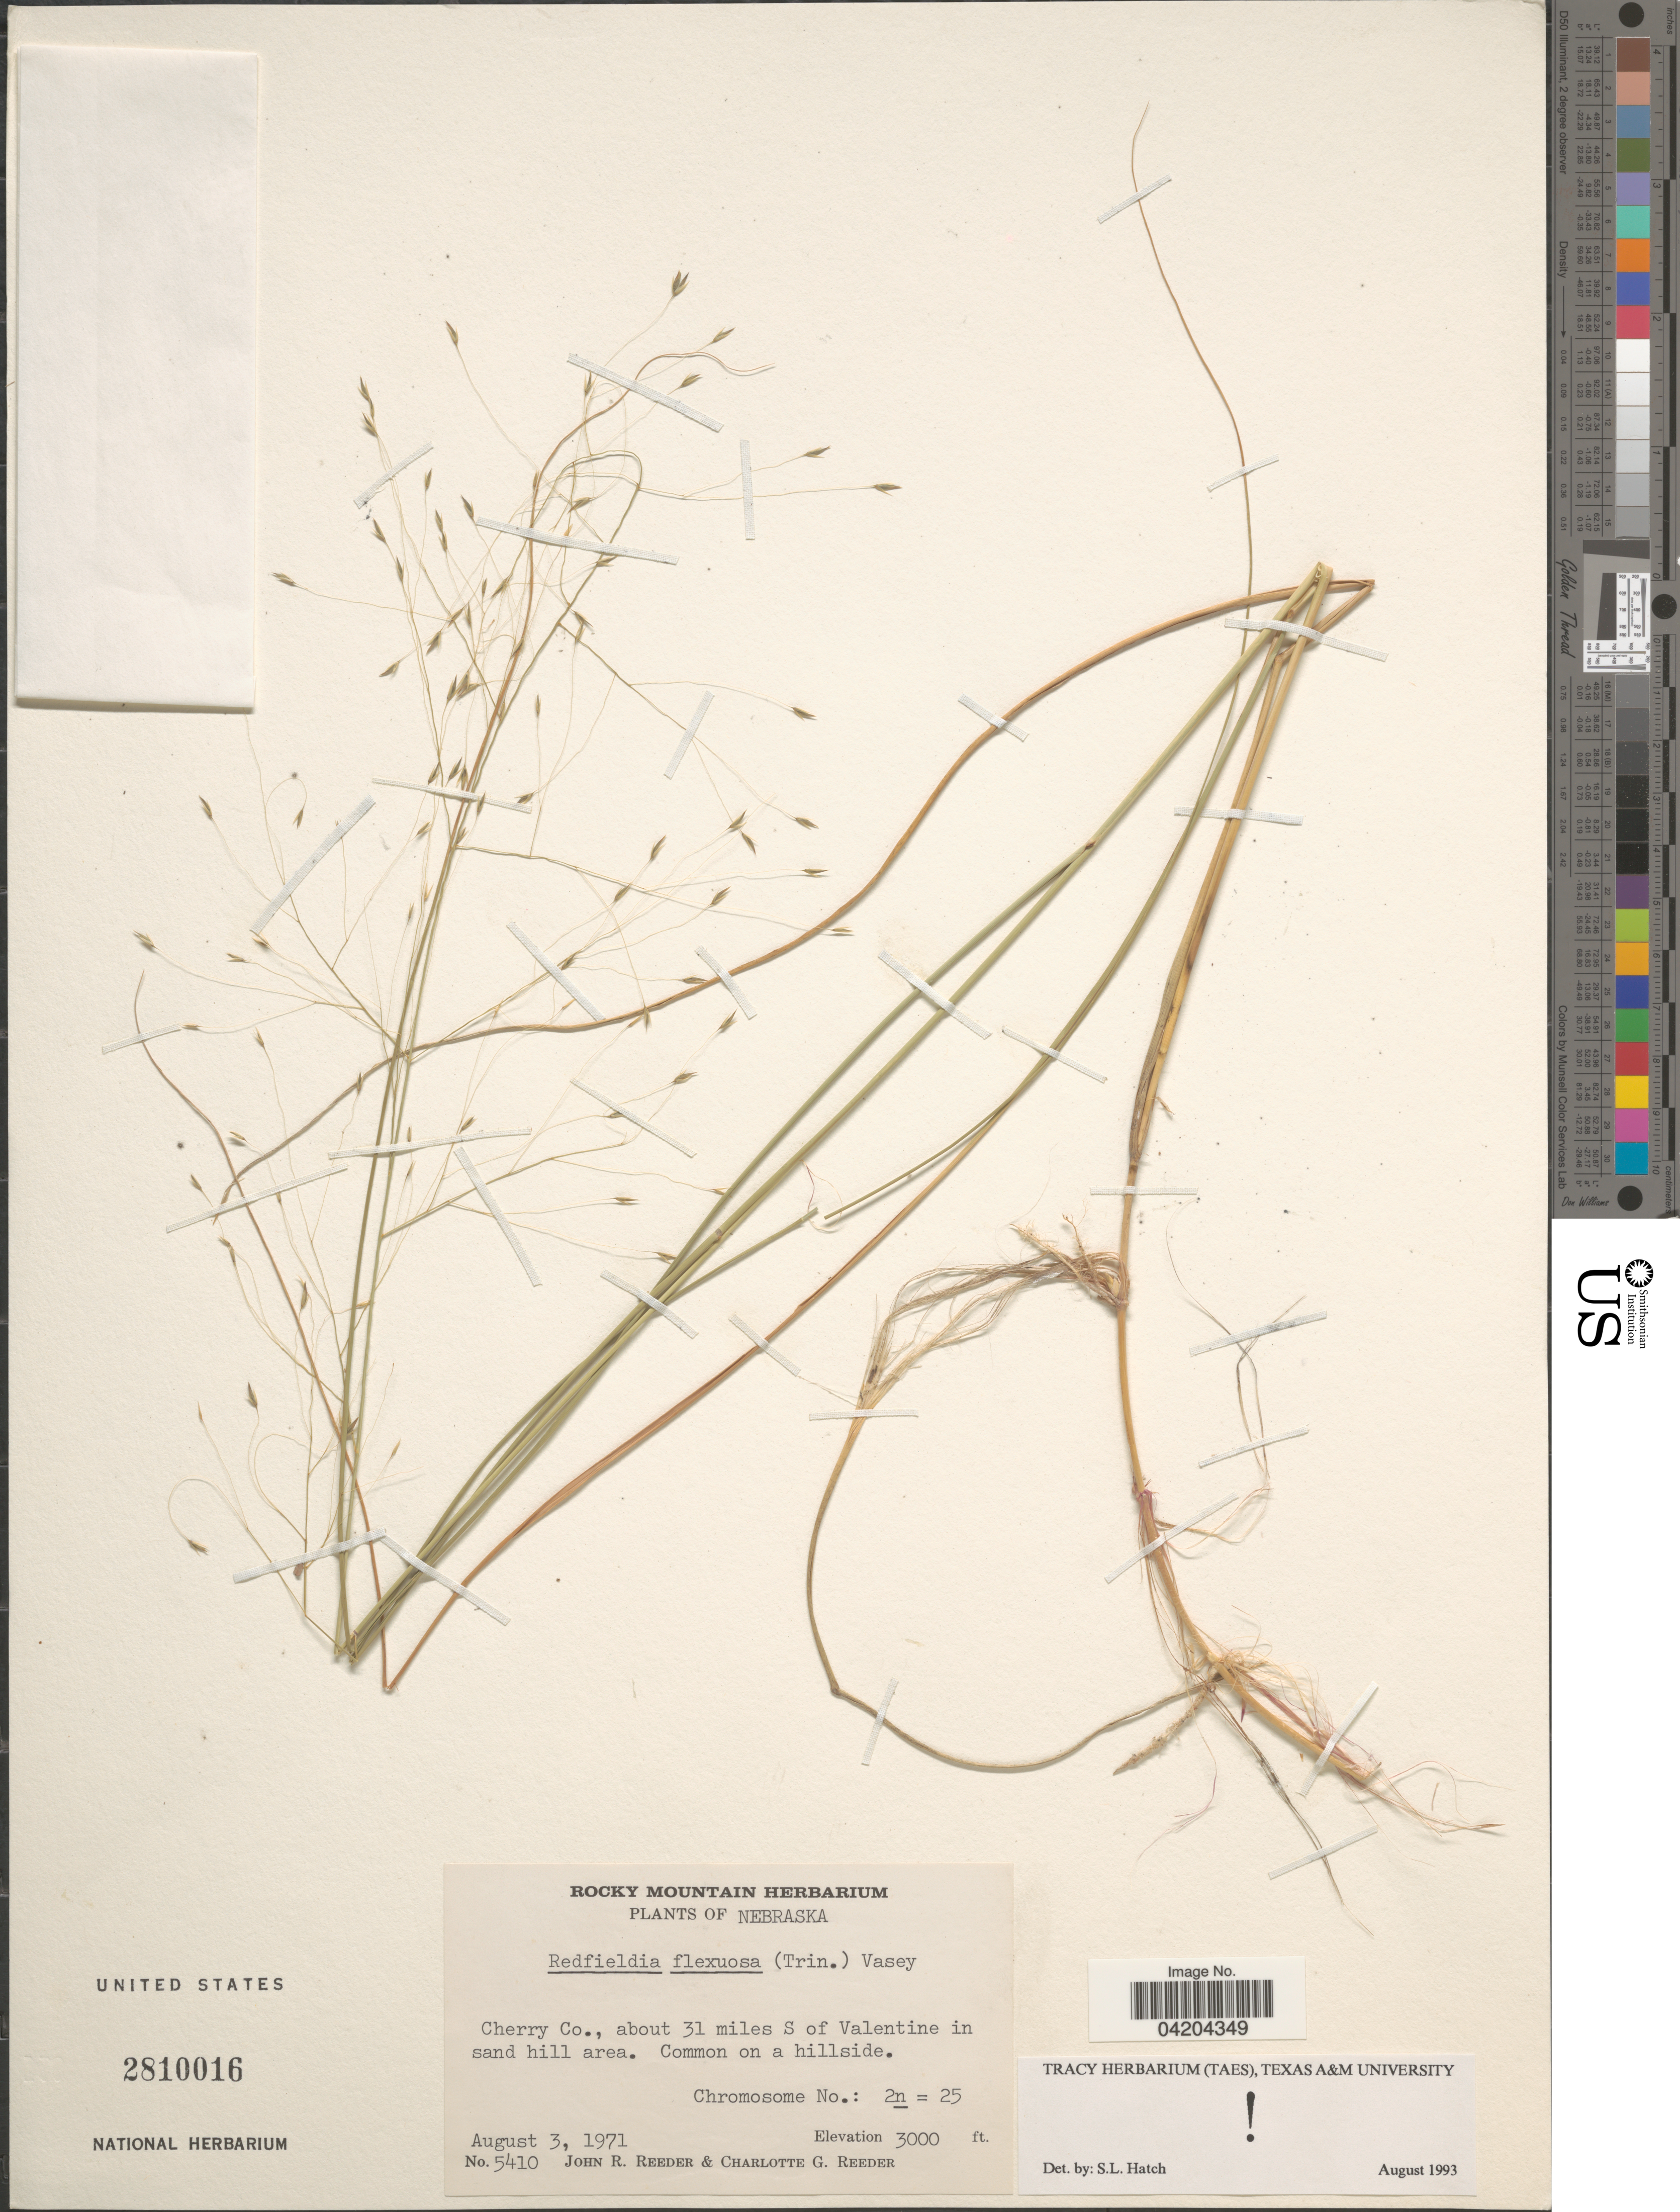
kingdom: Plantae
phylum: Tracheophyta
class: Liliopsida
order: Poales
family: Poaceae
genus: Muhlenbergia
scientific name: Muhlenbergia multiflora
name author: Columbus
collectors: J. R. Reeder & C. G. Reeder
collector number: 5410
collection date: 1971-08-03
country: United States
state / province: Nebraska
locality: Cherry Co., about 31 miles S of Valentine in sand hill area.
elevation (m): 914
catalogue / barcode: US 2810016